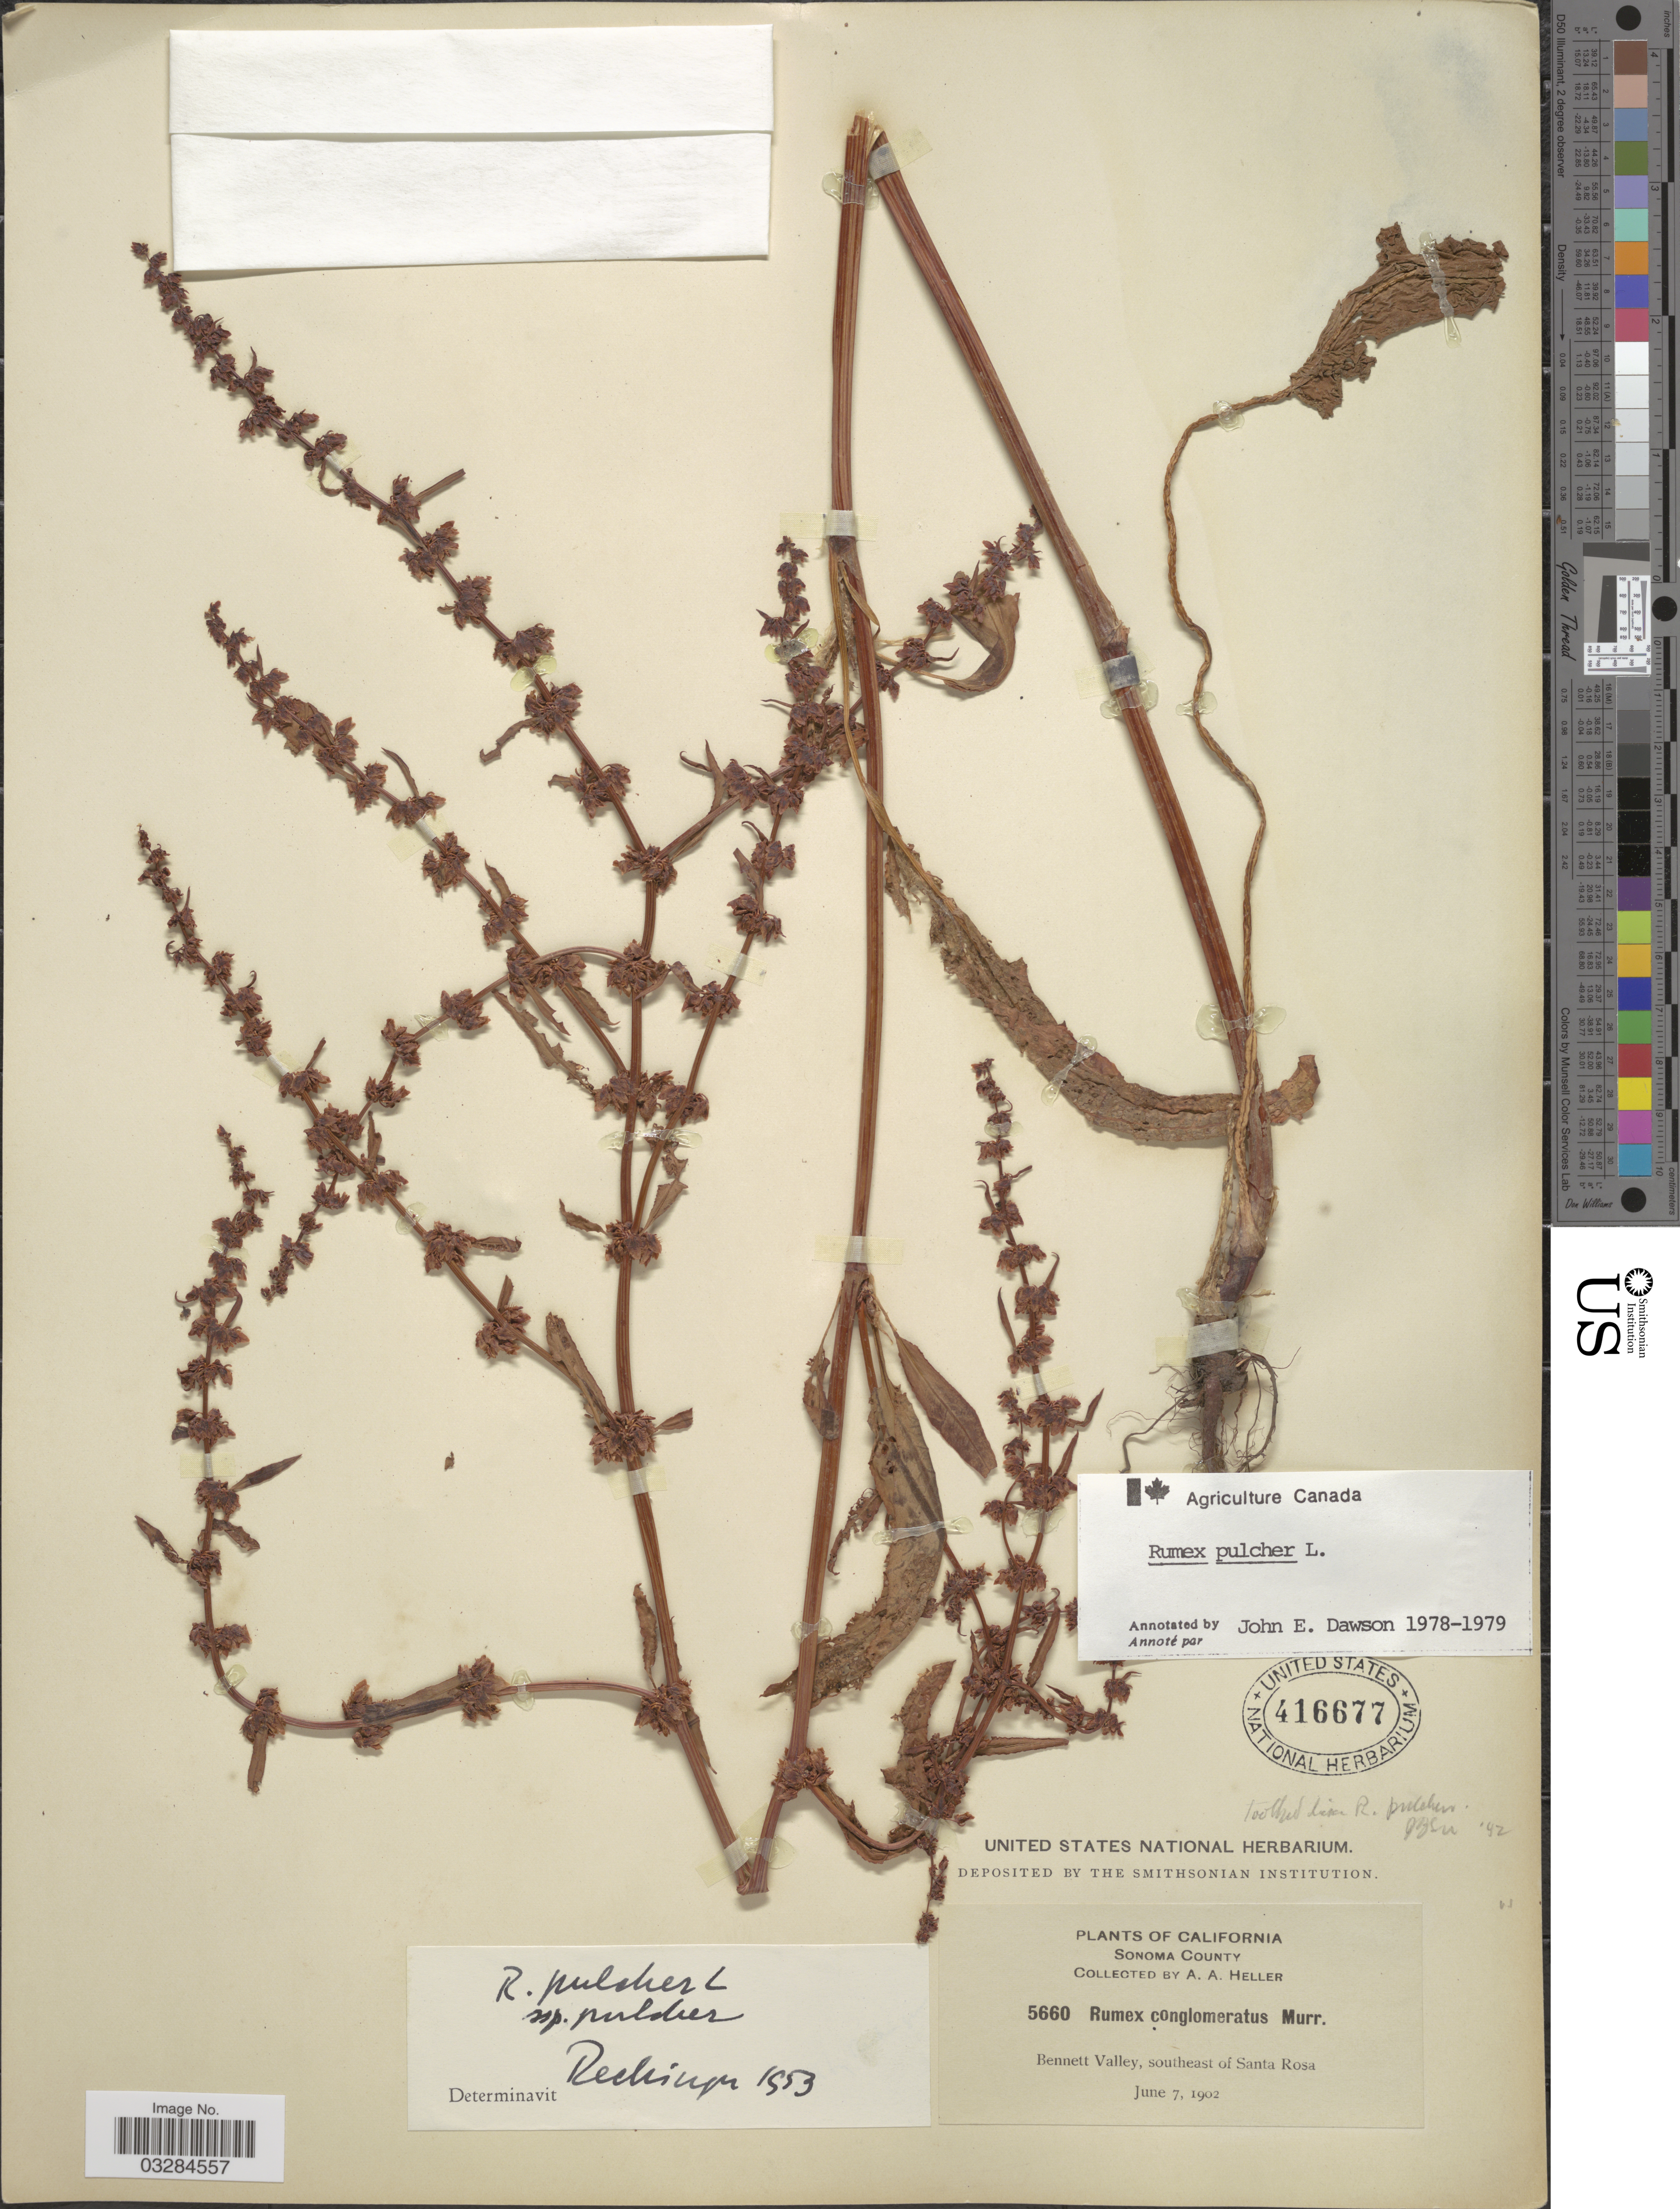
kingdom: Plantae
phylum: Tracheophyta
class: Magnoliopsida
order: Caryophyllales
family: Polygonaceae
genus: Rumex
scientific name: Rumex pulcher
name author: L.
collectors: A. A. Heller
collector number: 5660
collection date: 1902-06-07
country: United States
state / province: California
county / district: Sonoma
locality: Sonoma County, Bennett Valley, southeast of Santa Rosa.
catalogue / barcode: US 416677